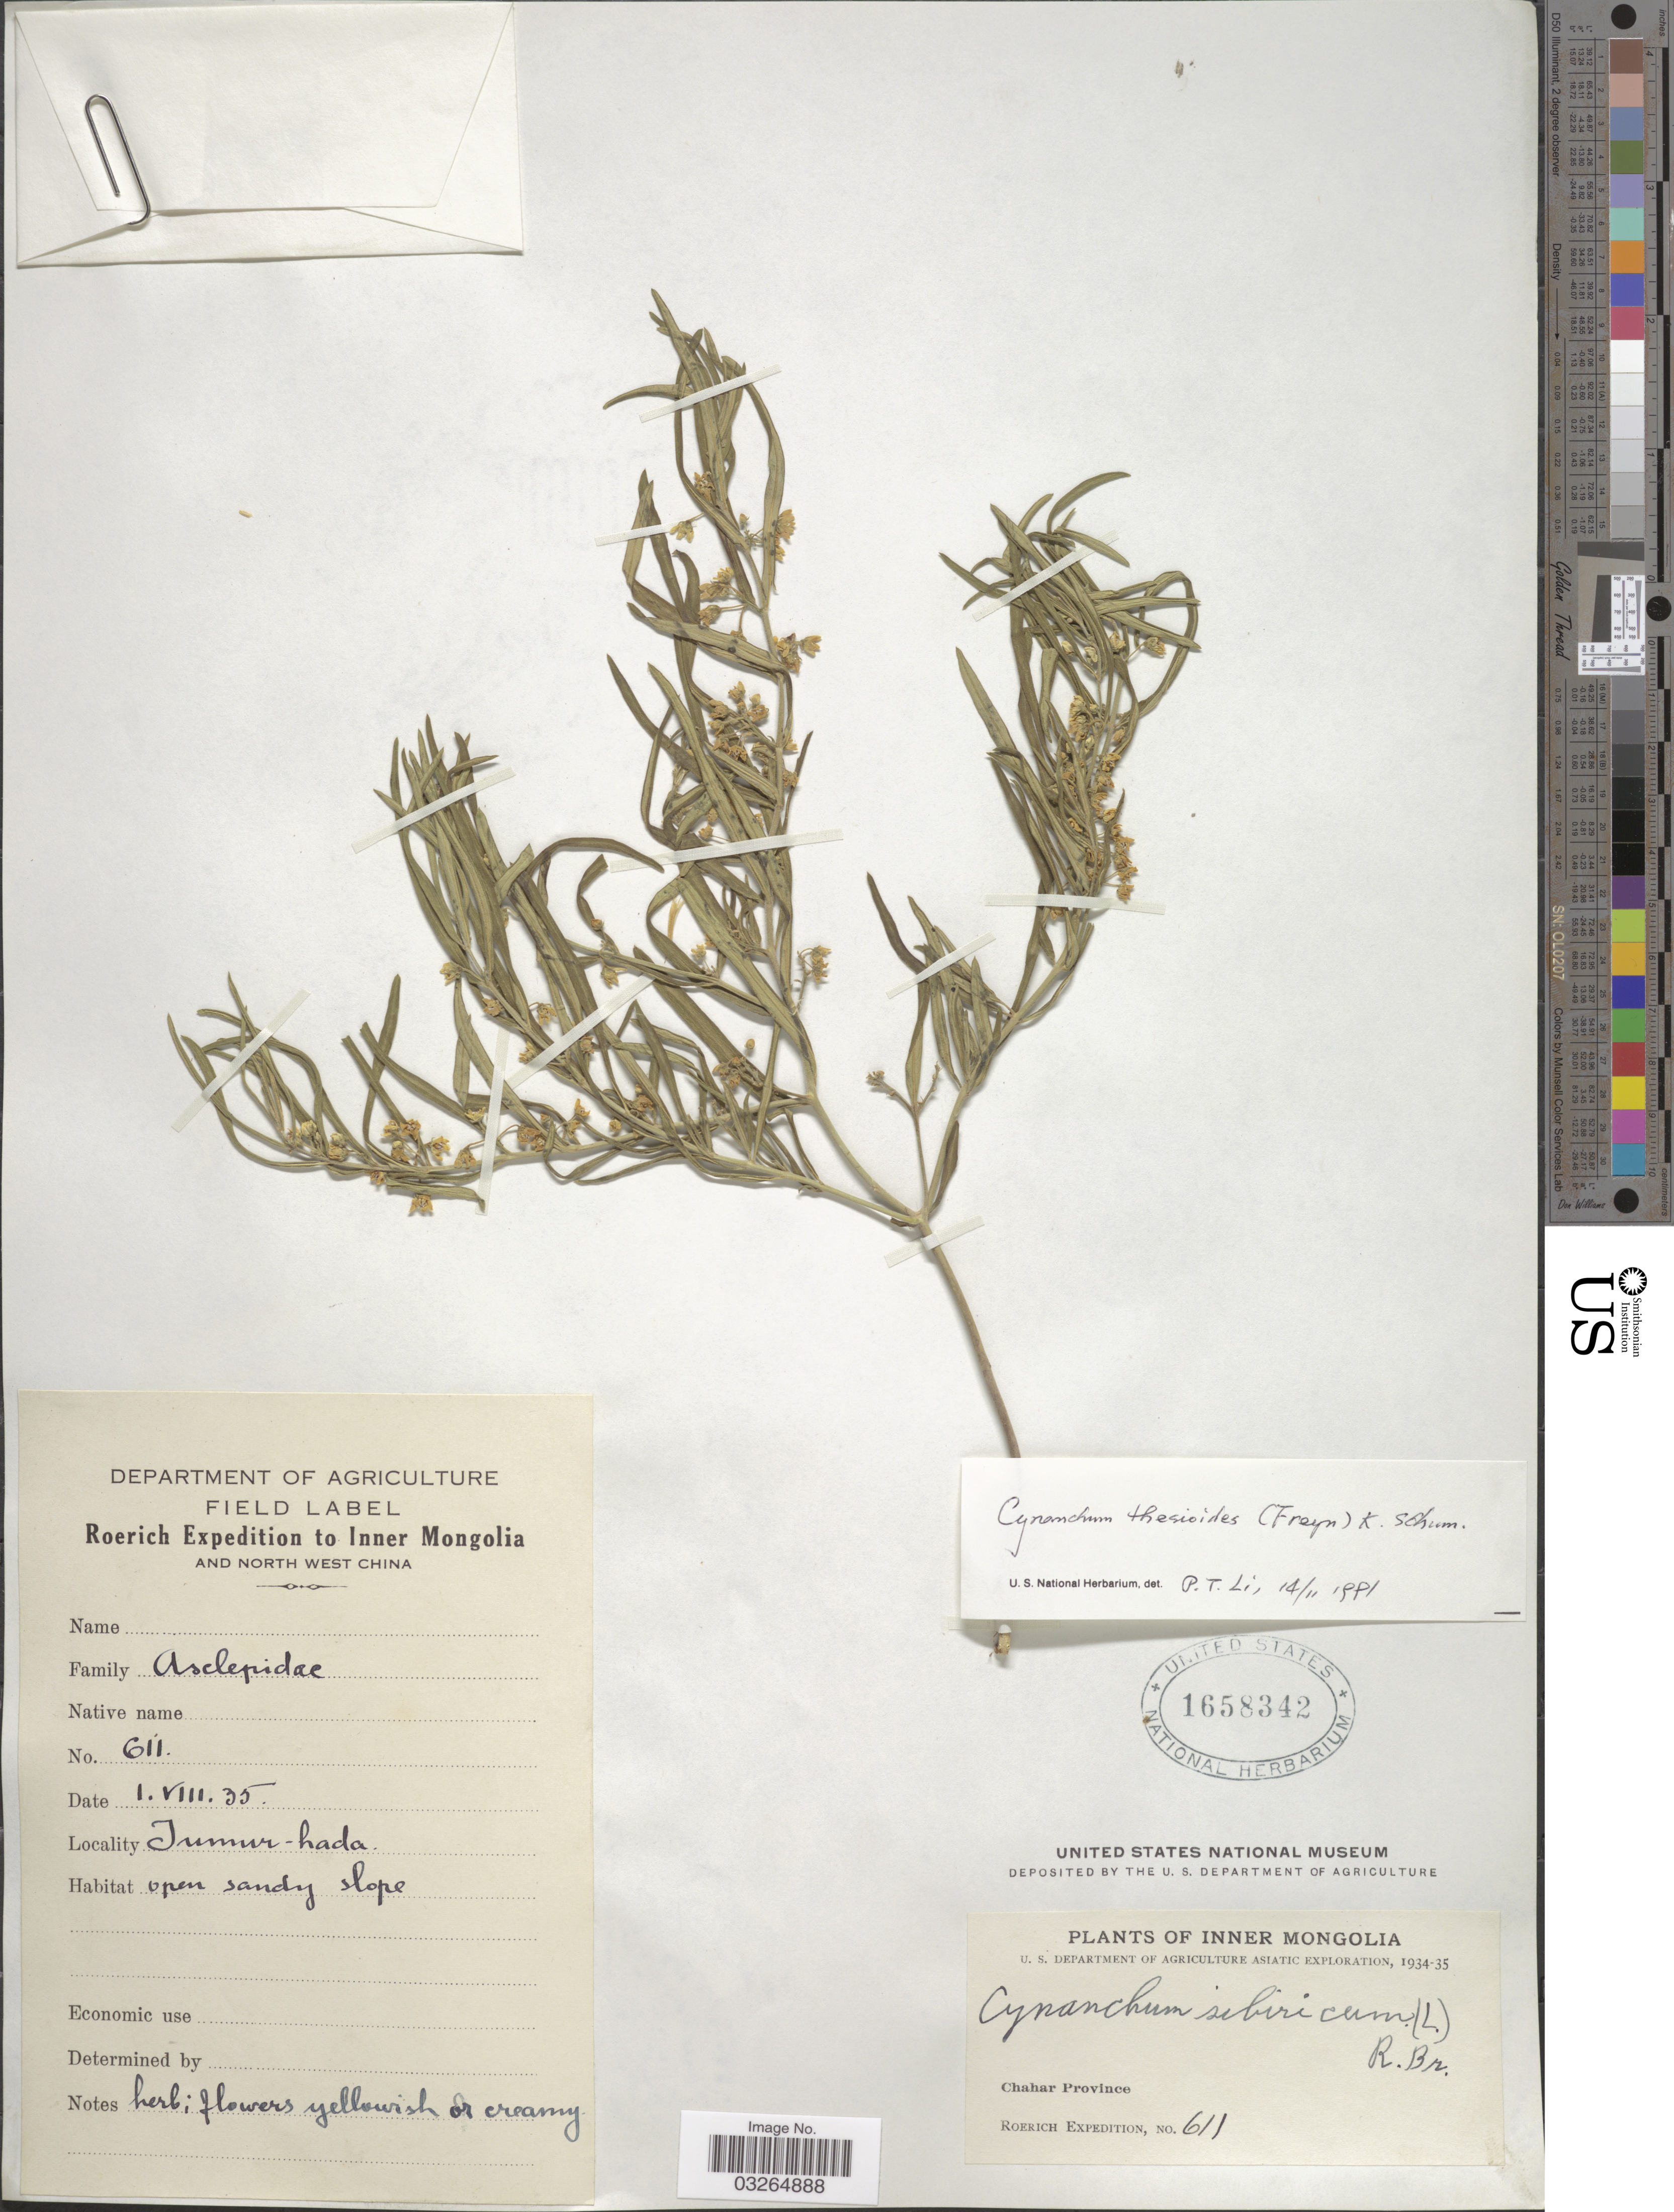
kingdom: Plantae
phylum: Tracheophyta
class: Magnoliopsida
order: Gentianales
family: Apocynaceae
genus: Cynanchum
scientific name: Cynanchum thesioides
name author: (Freyn) K. Schum.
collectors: Roerich Expedition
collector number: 611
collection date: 1935-08-01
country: China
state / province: Nei Monggol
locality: North West China. Chahar Province. Jumur-hada. Inner Mongolia.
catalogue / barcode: US 1658342